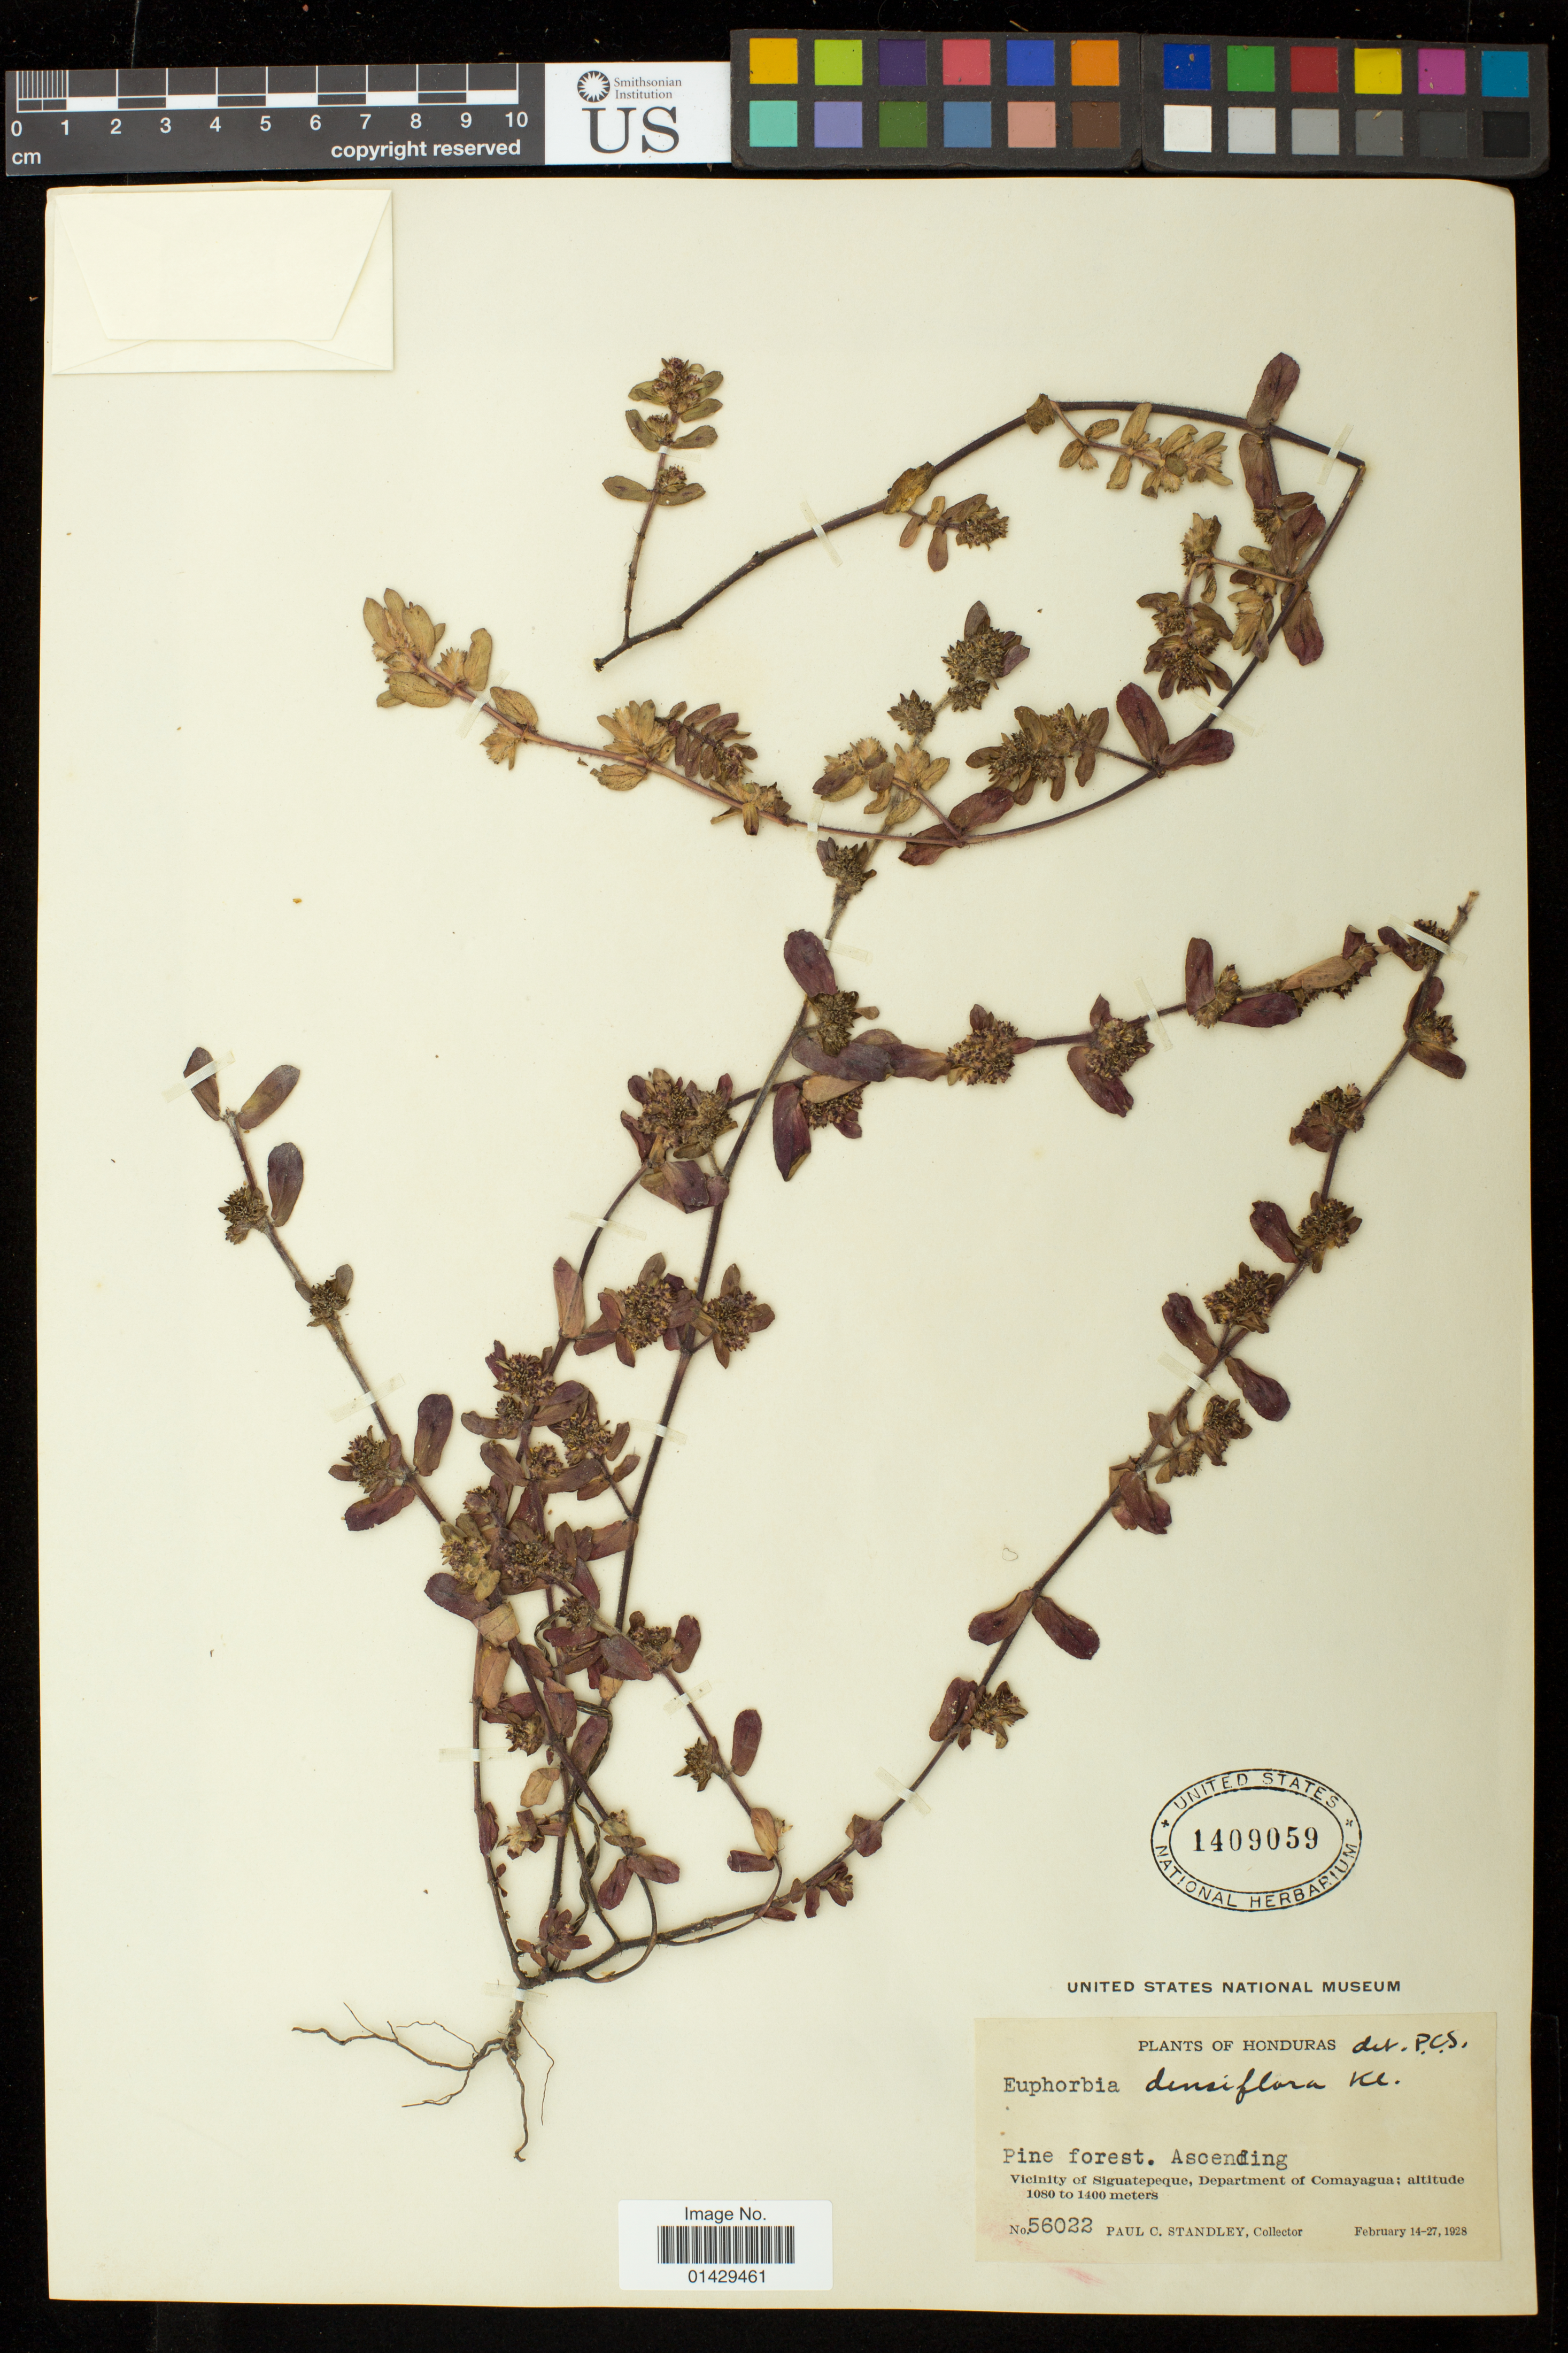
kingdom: Plantae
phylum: Tracheophyta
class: Magnoliopsida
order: Malpighiales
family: Euphorbiaceae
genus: Euphorbia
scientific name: Euphorbia densiflora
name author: (Klotzsch & Garcke) Klotzsch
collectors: P. C. Standley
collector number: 56022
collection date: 1928-02-14/1928-02-27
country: Honduras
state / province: Comayagua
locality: Vicinity of Siguatepeque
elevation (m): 1080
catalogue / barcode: US 1409059